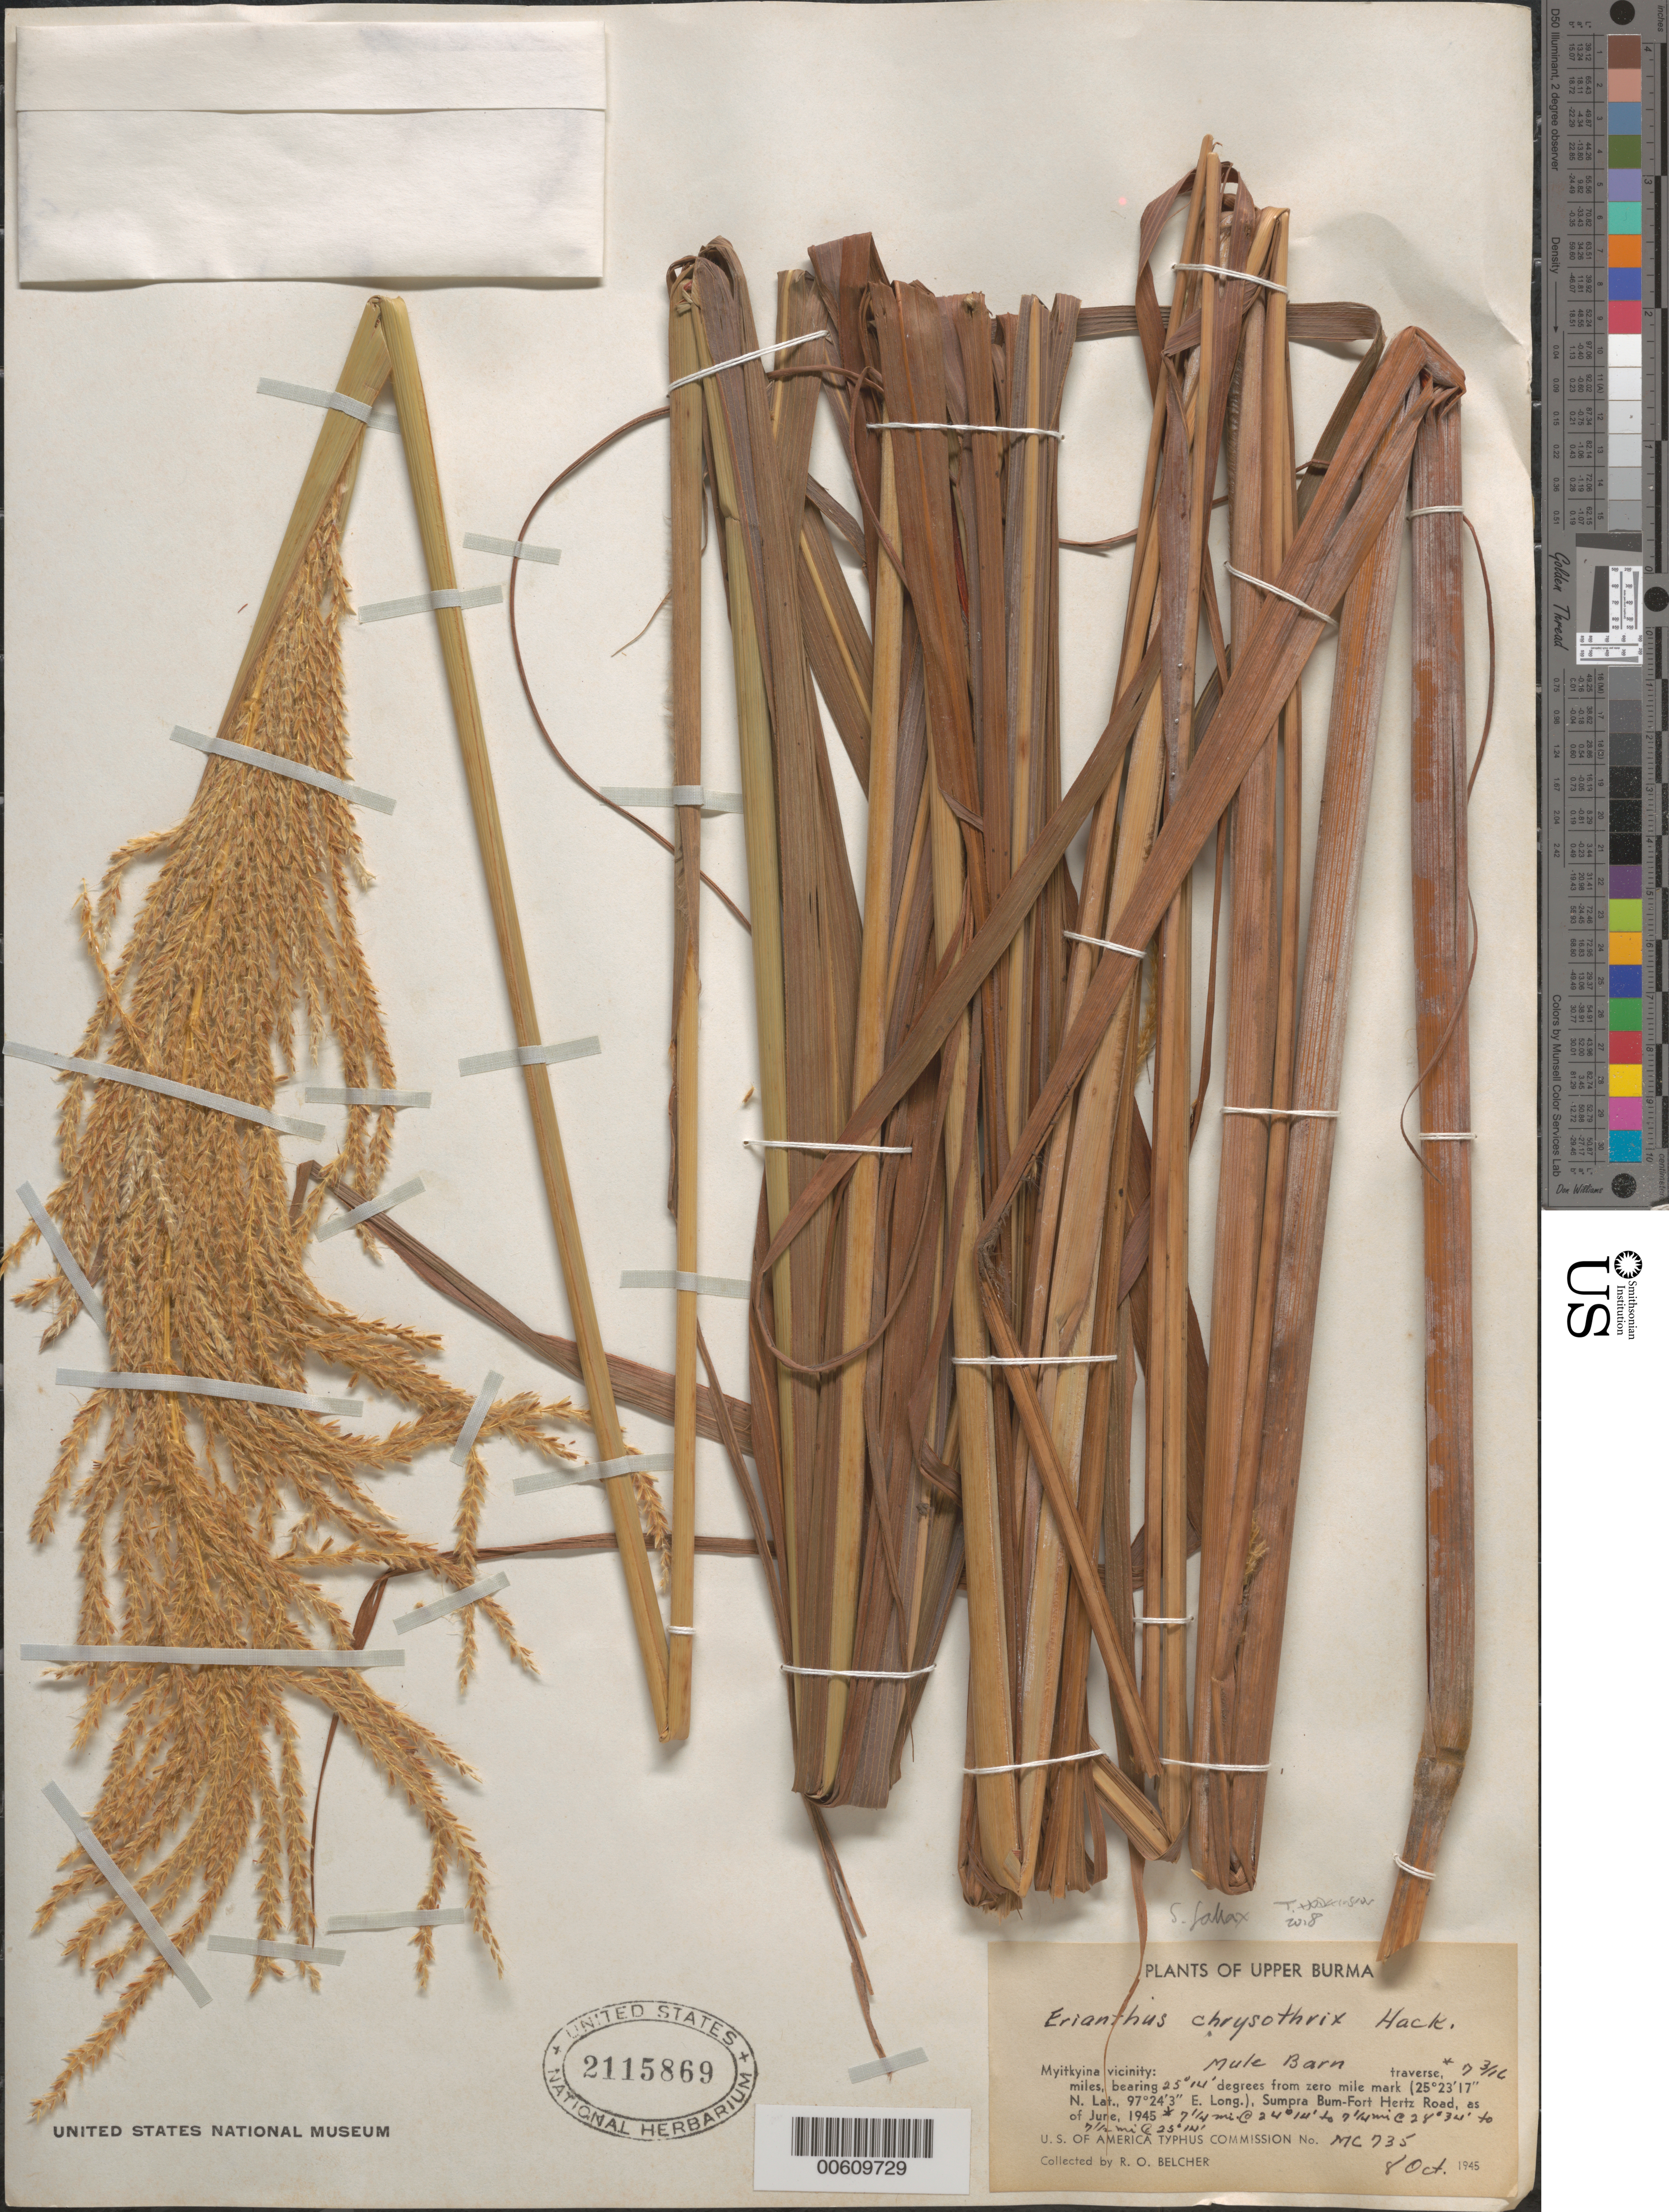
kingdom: Plantae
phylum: Tracheophyta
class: Liliopsida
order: Poales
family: Poaceae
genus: Erianthus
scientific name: Erianthus chrysothrix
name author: Hack.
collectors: R. Belcher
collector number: MC 735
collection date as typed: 08 Oct 1945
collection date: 1945-10-08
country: Myanmar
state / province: Kachin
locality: Myitkyina, Mule Barn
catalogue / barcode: US 2115869